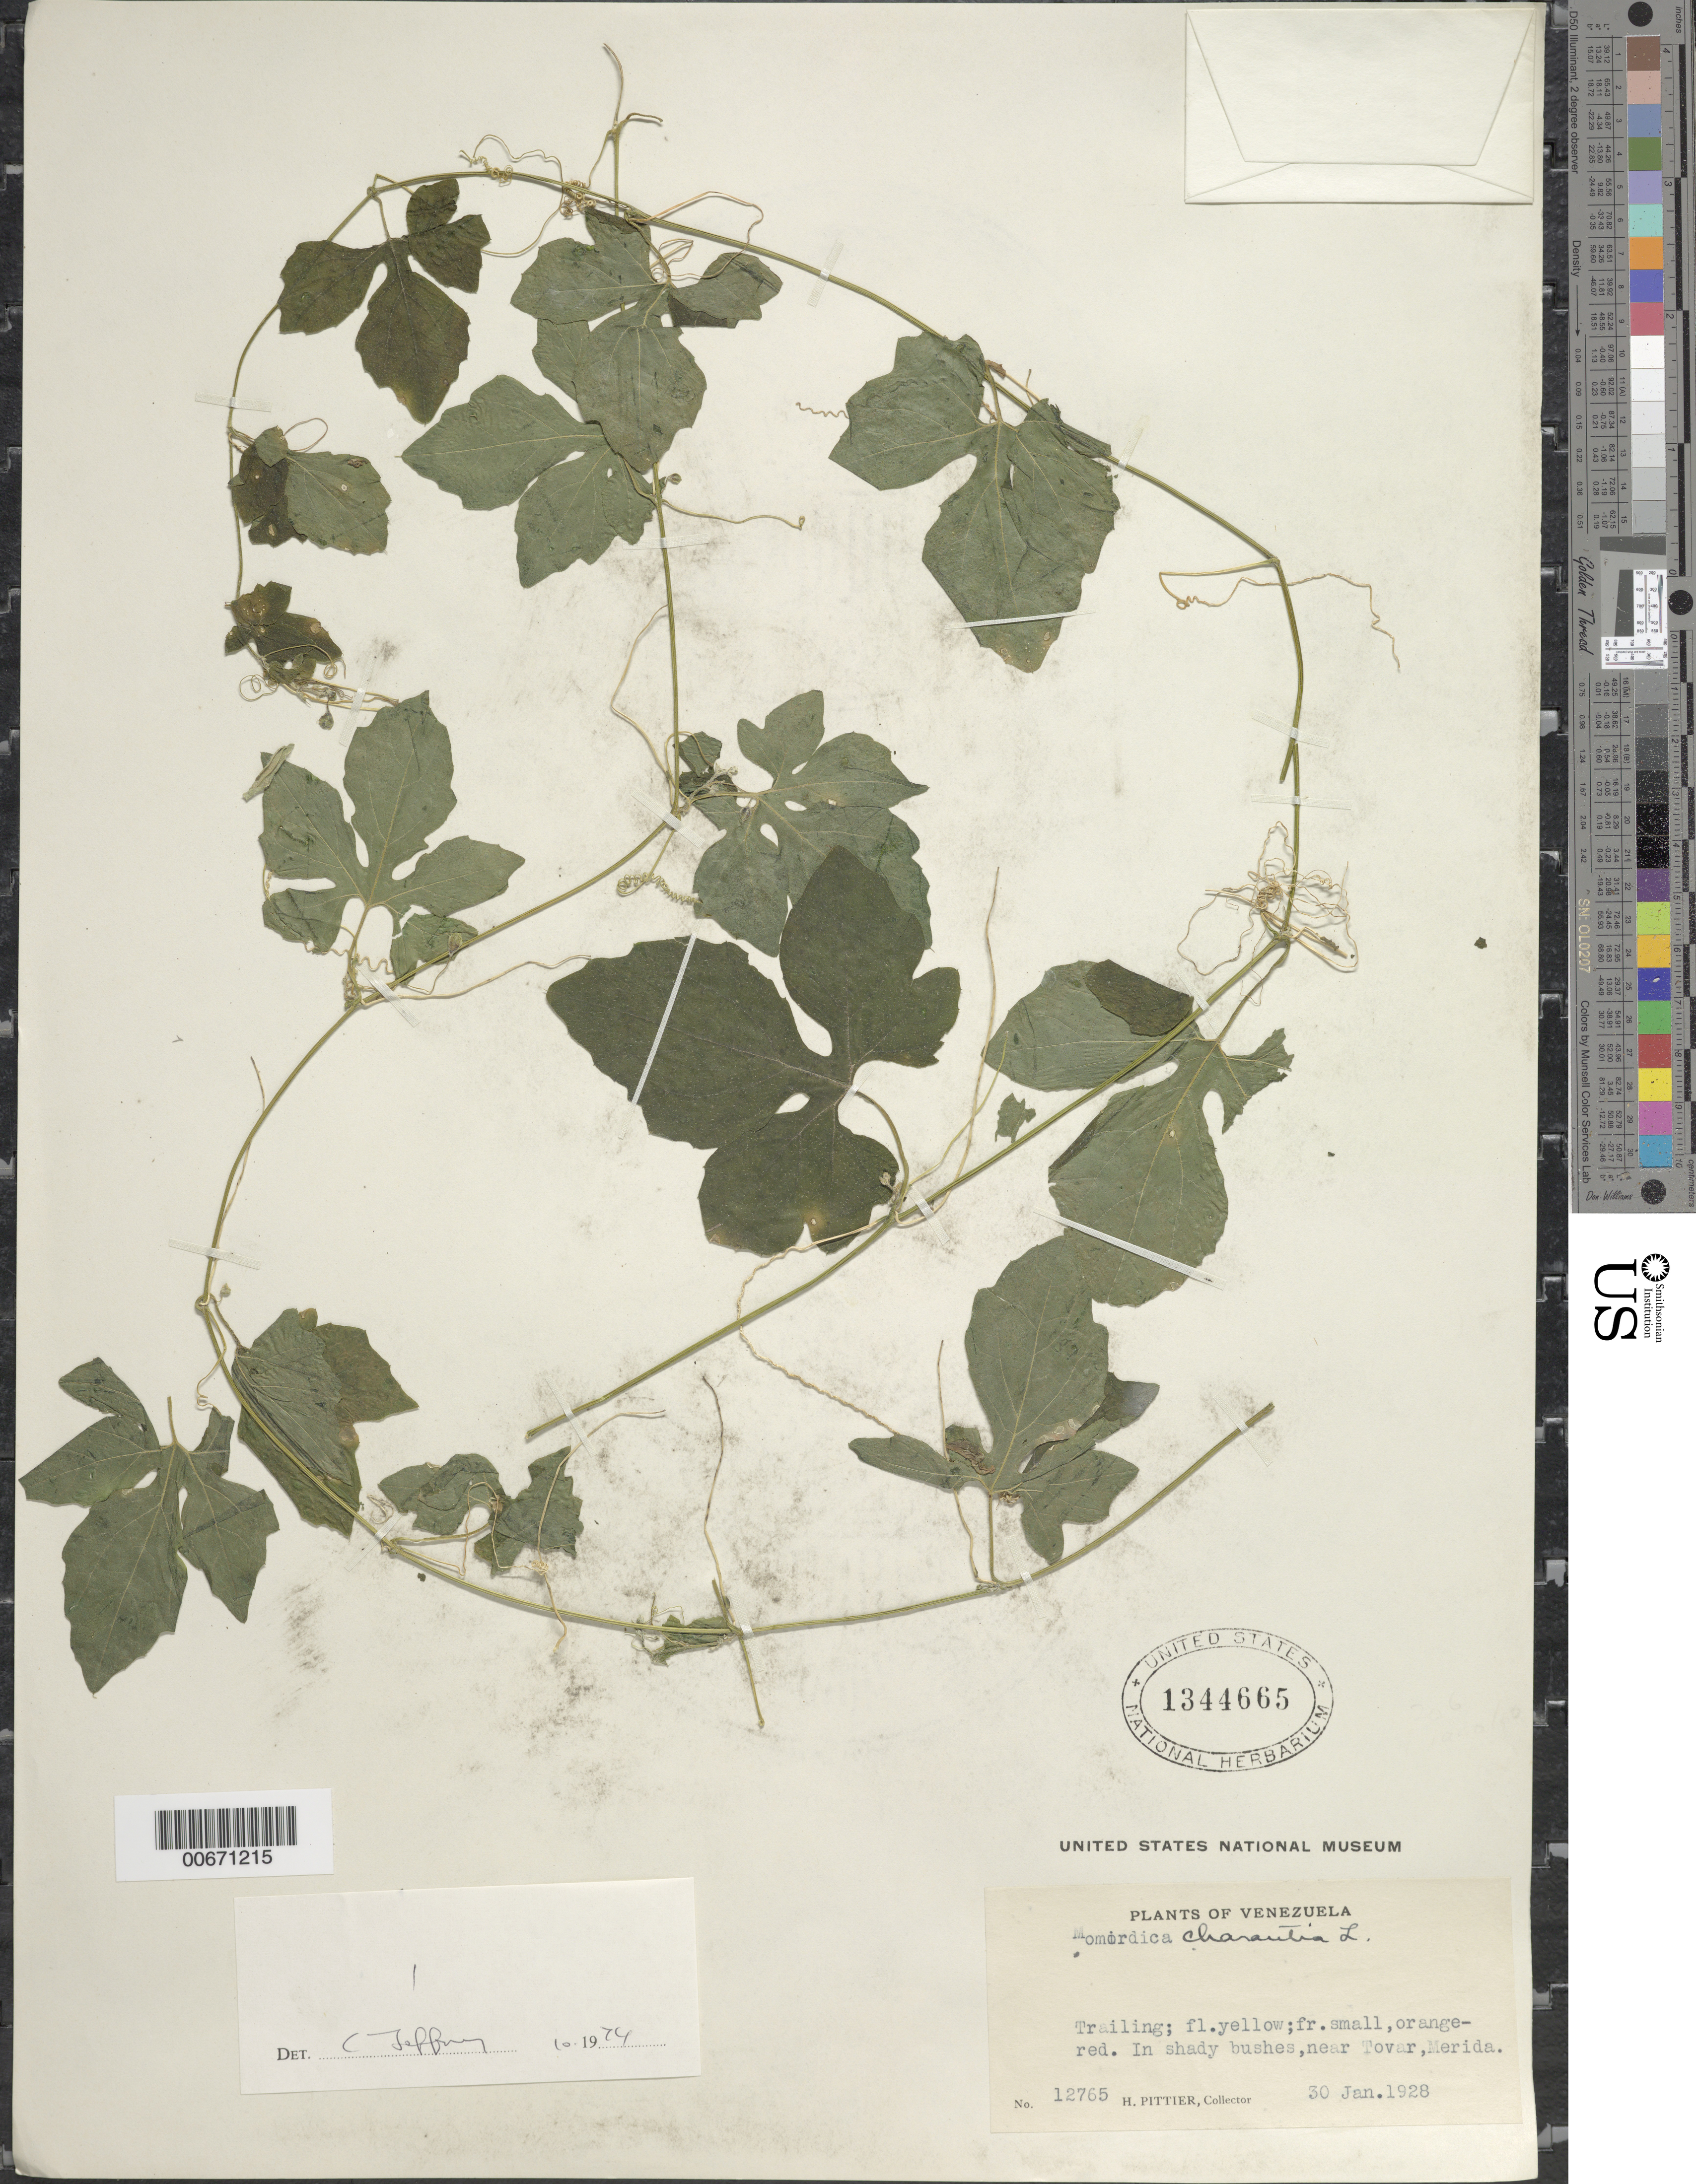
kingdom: Plantae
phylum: Tracheophyta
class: Magnoliopsida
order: Cucurbitales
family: Cucurbitaceae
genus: Momordica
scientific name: Momordica charantia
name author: L.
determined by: Jeffrey, C.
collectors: H. F. Pittier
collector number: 12765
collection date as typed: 30-Jan-28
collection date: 1928-01-30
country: Venezuela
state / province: Mérida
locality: Tovar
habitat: In shady bushes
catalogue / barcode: US 1344665